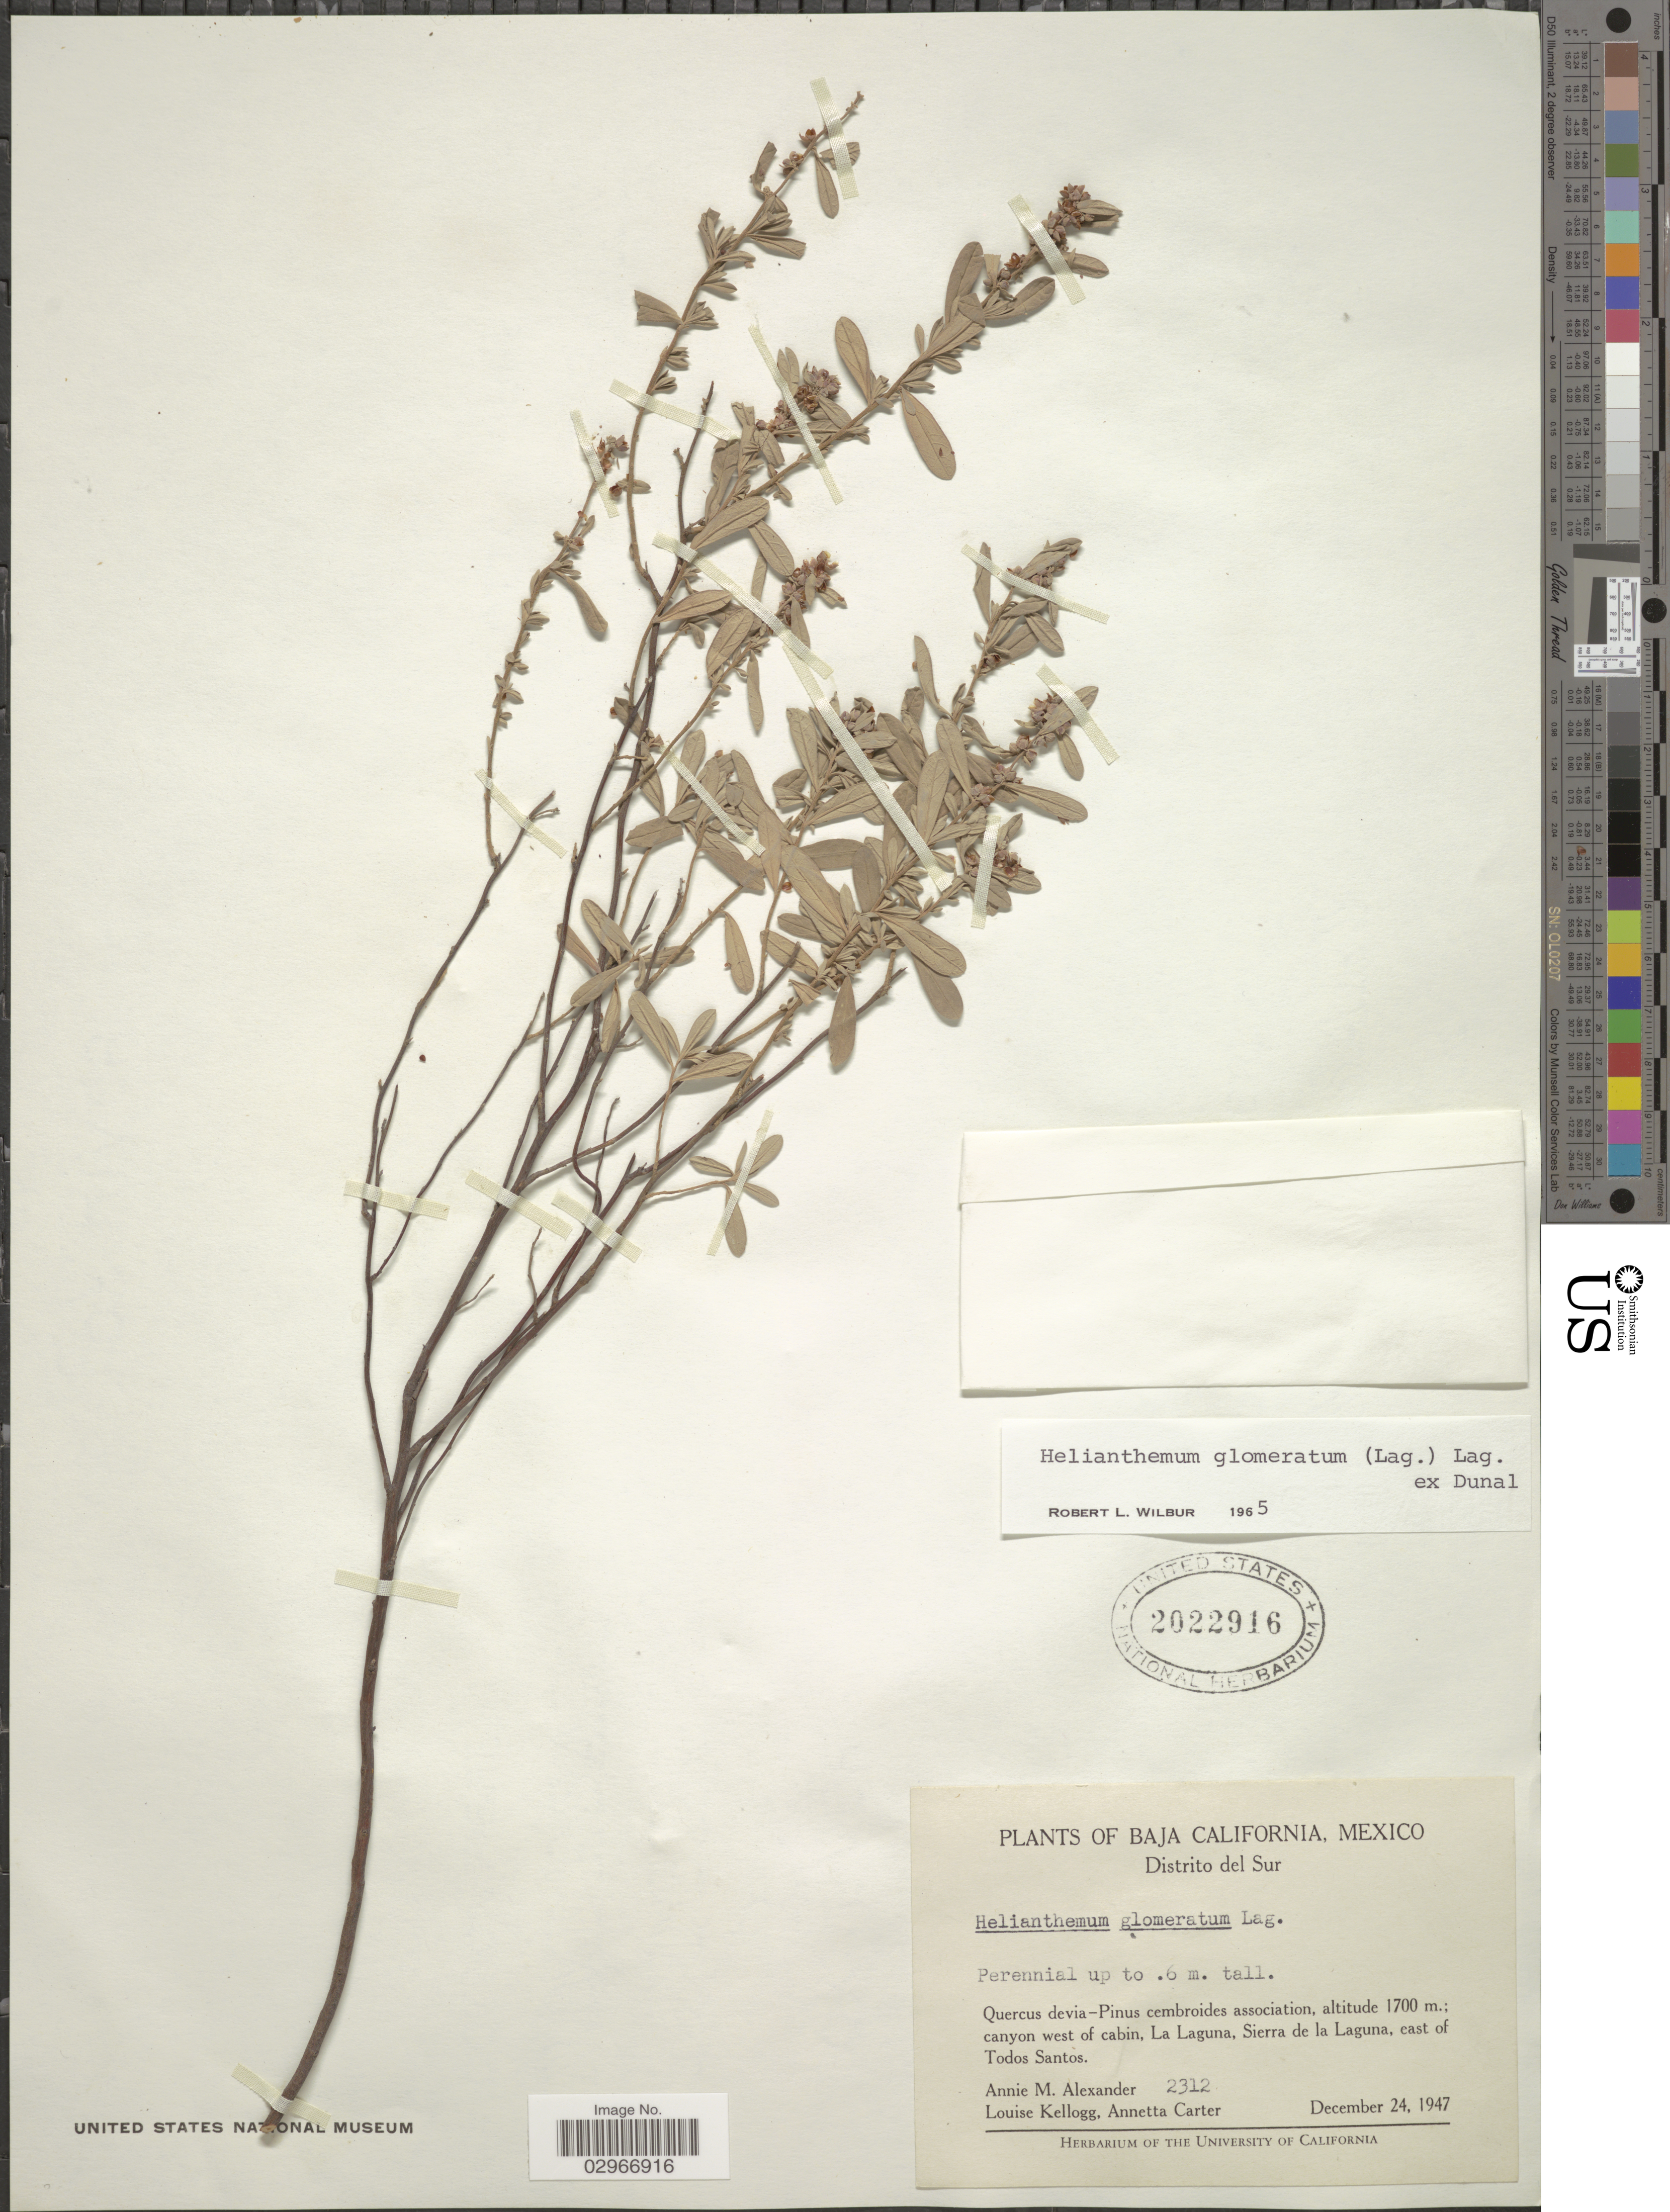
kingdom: Plantae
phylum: Tracheophyta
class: Magnoliopsida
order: Malvales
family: Cistaceae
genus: Helianthemum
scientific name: Helianthemum glomeratum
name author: (Lag.) Lag. ex Dunal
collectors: A. M. Alexander, L. Kellogg & A. Carter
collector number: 2312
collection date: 1947-12-24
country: Mexico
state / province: Baja California Sur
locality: Distrito del Sur. Canyon west of cabin, La Laguna, Sierra de la Laguna, east of Todos Santos.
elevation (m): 1700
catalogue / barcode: US 2022916